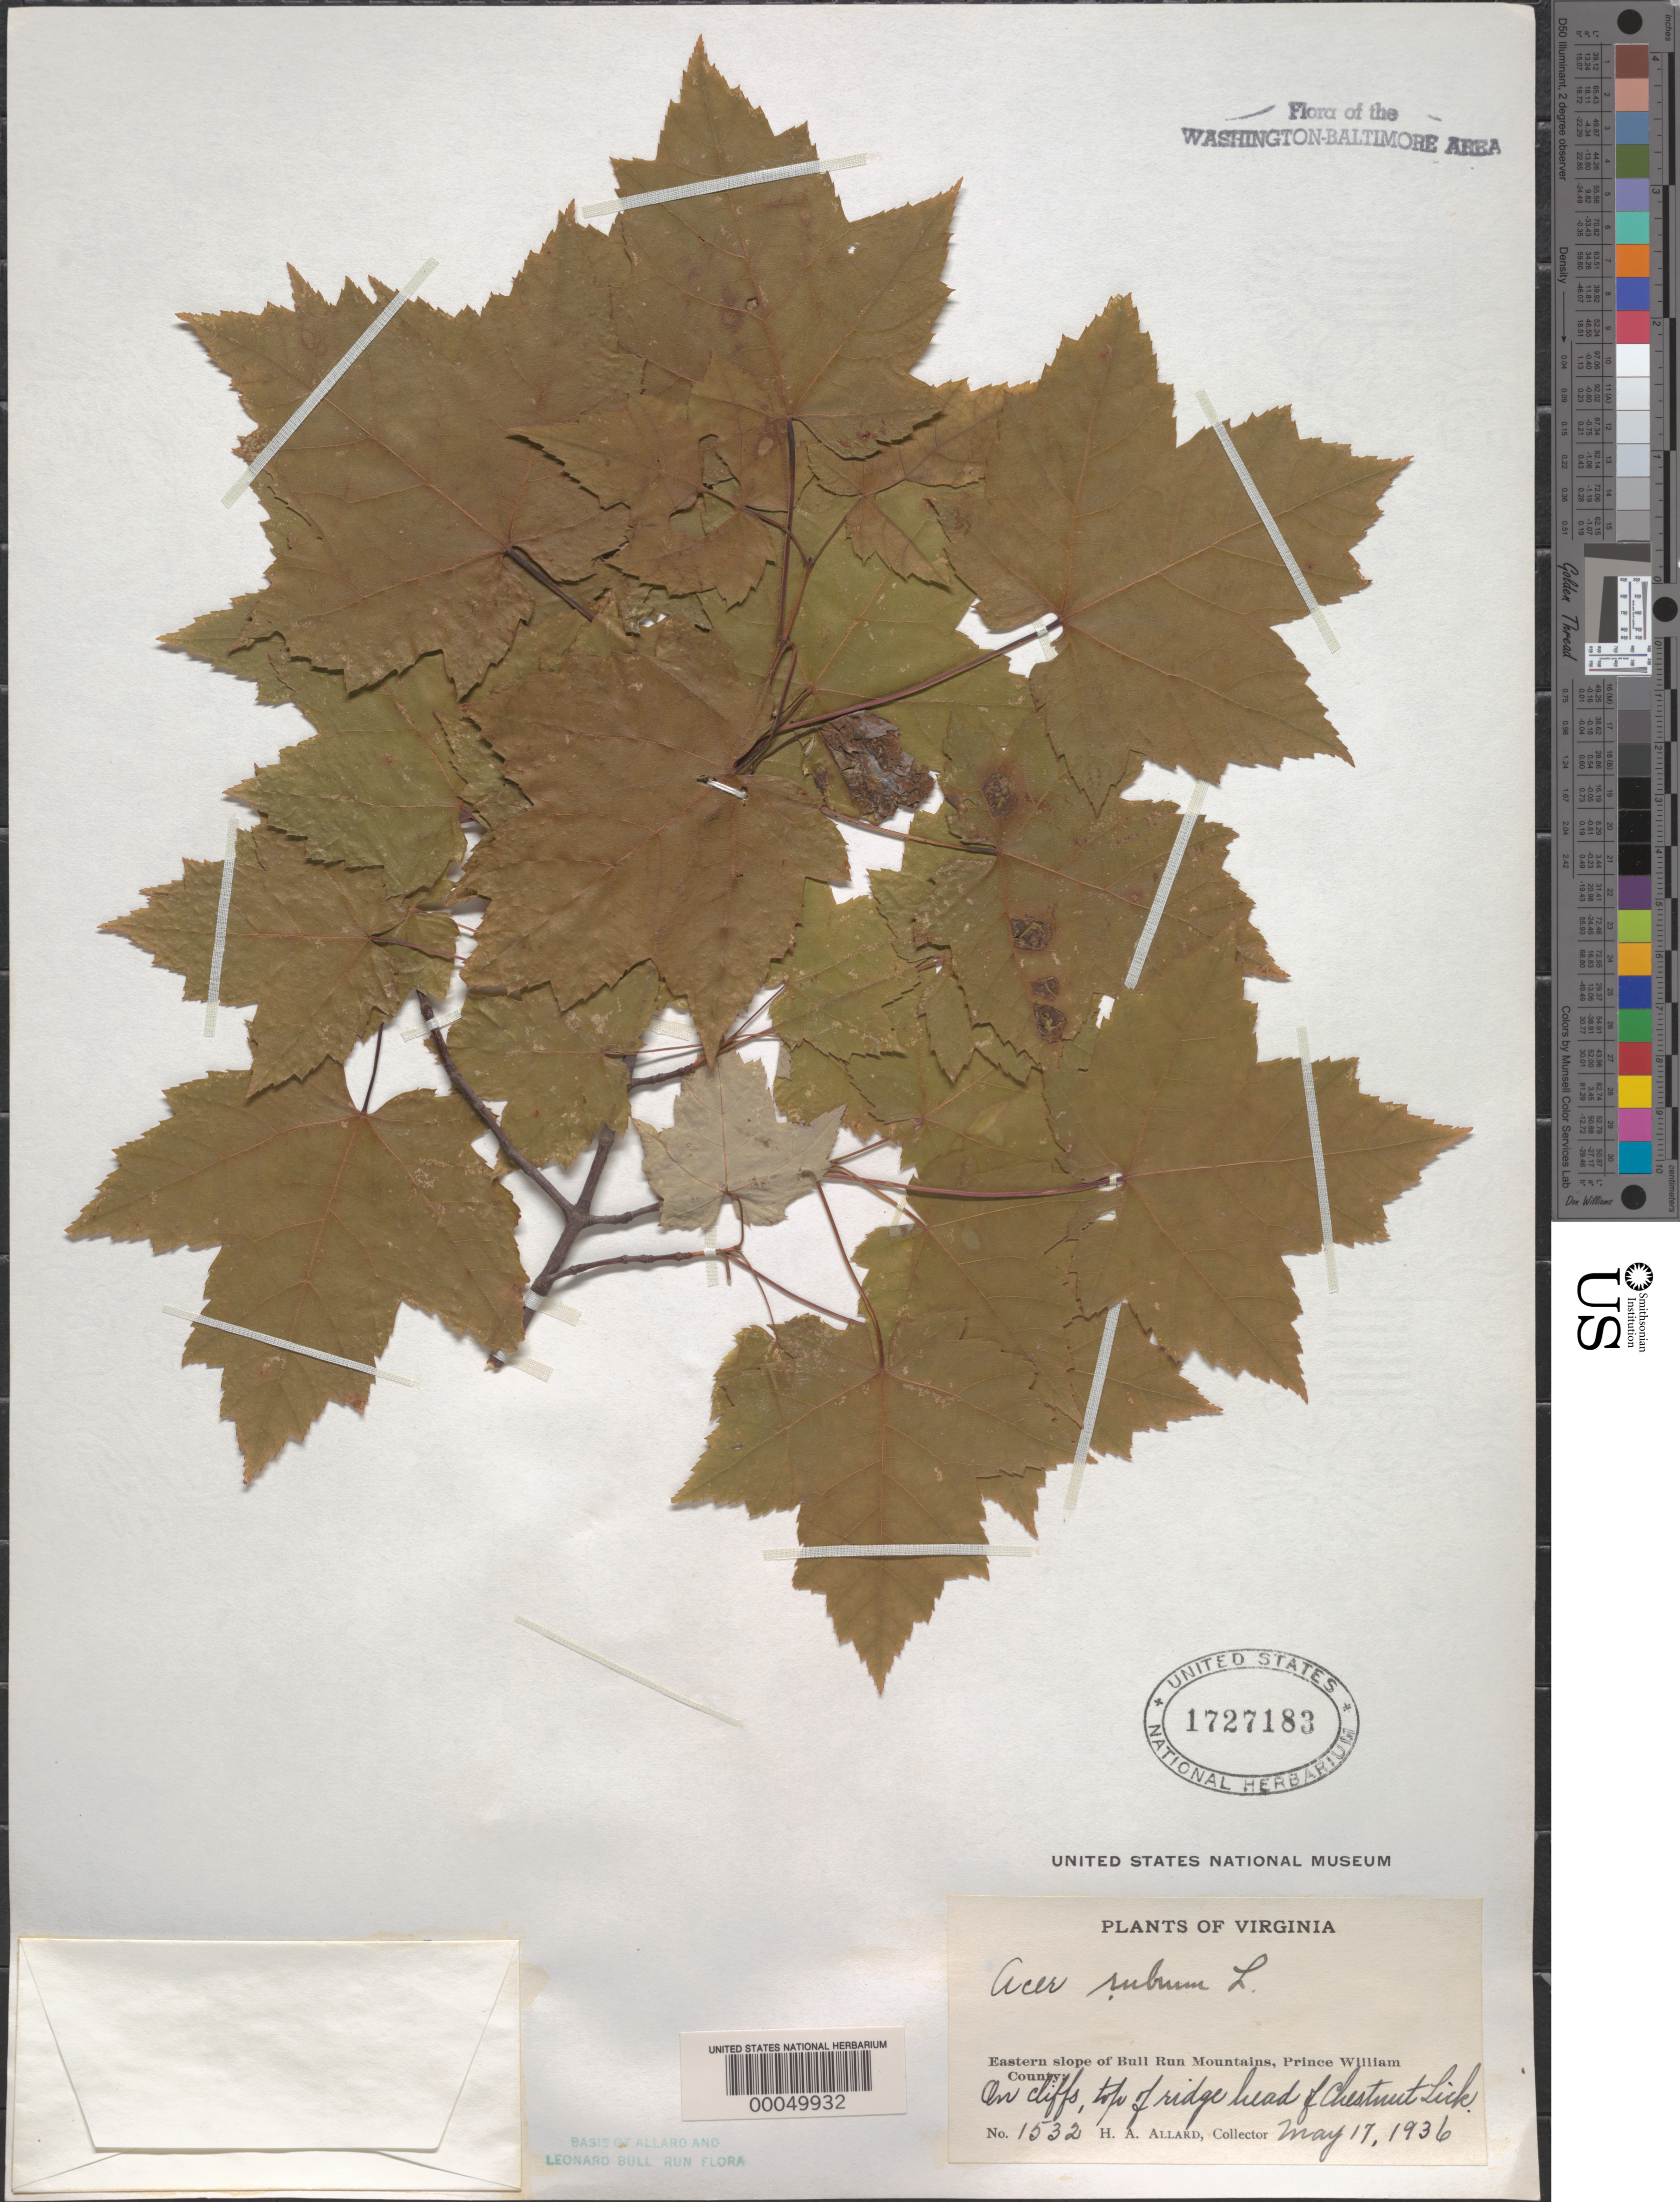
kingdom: Plantae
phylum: Tracheophyta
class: Magnoliopsida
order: Sapindales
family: Sapindaceae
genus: Acer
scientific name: Acer rubrum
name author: L.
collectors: H. A. Allard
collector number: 1532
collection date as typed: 17 May 1936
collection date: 1936-05-17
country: United States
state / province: Virginia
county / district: Prince William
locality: Chestnut Lick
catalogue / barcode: US 1727183